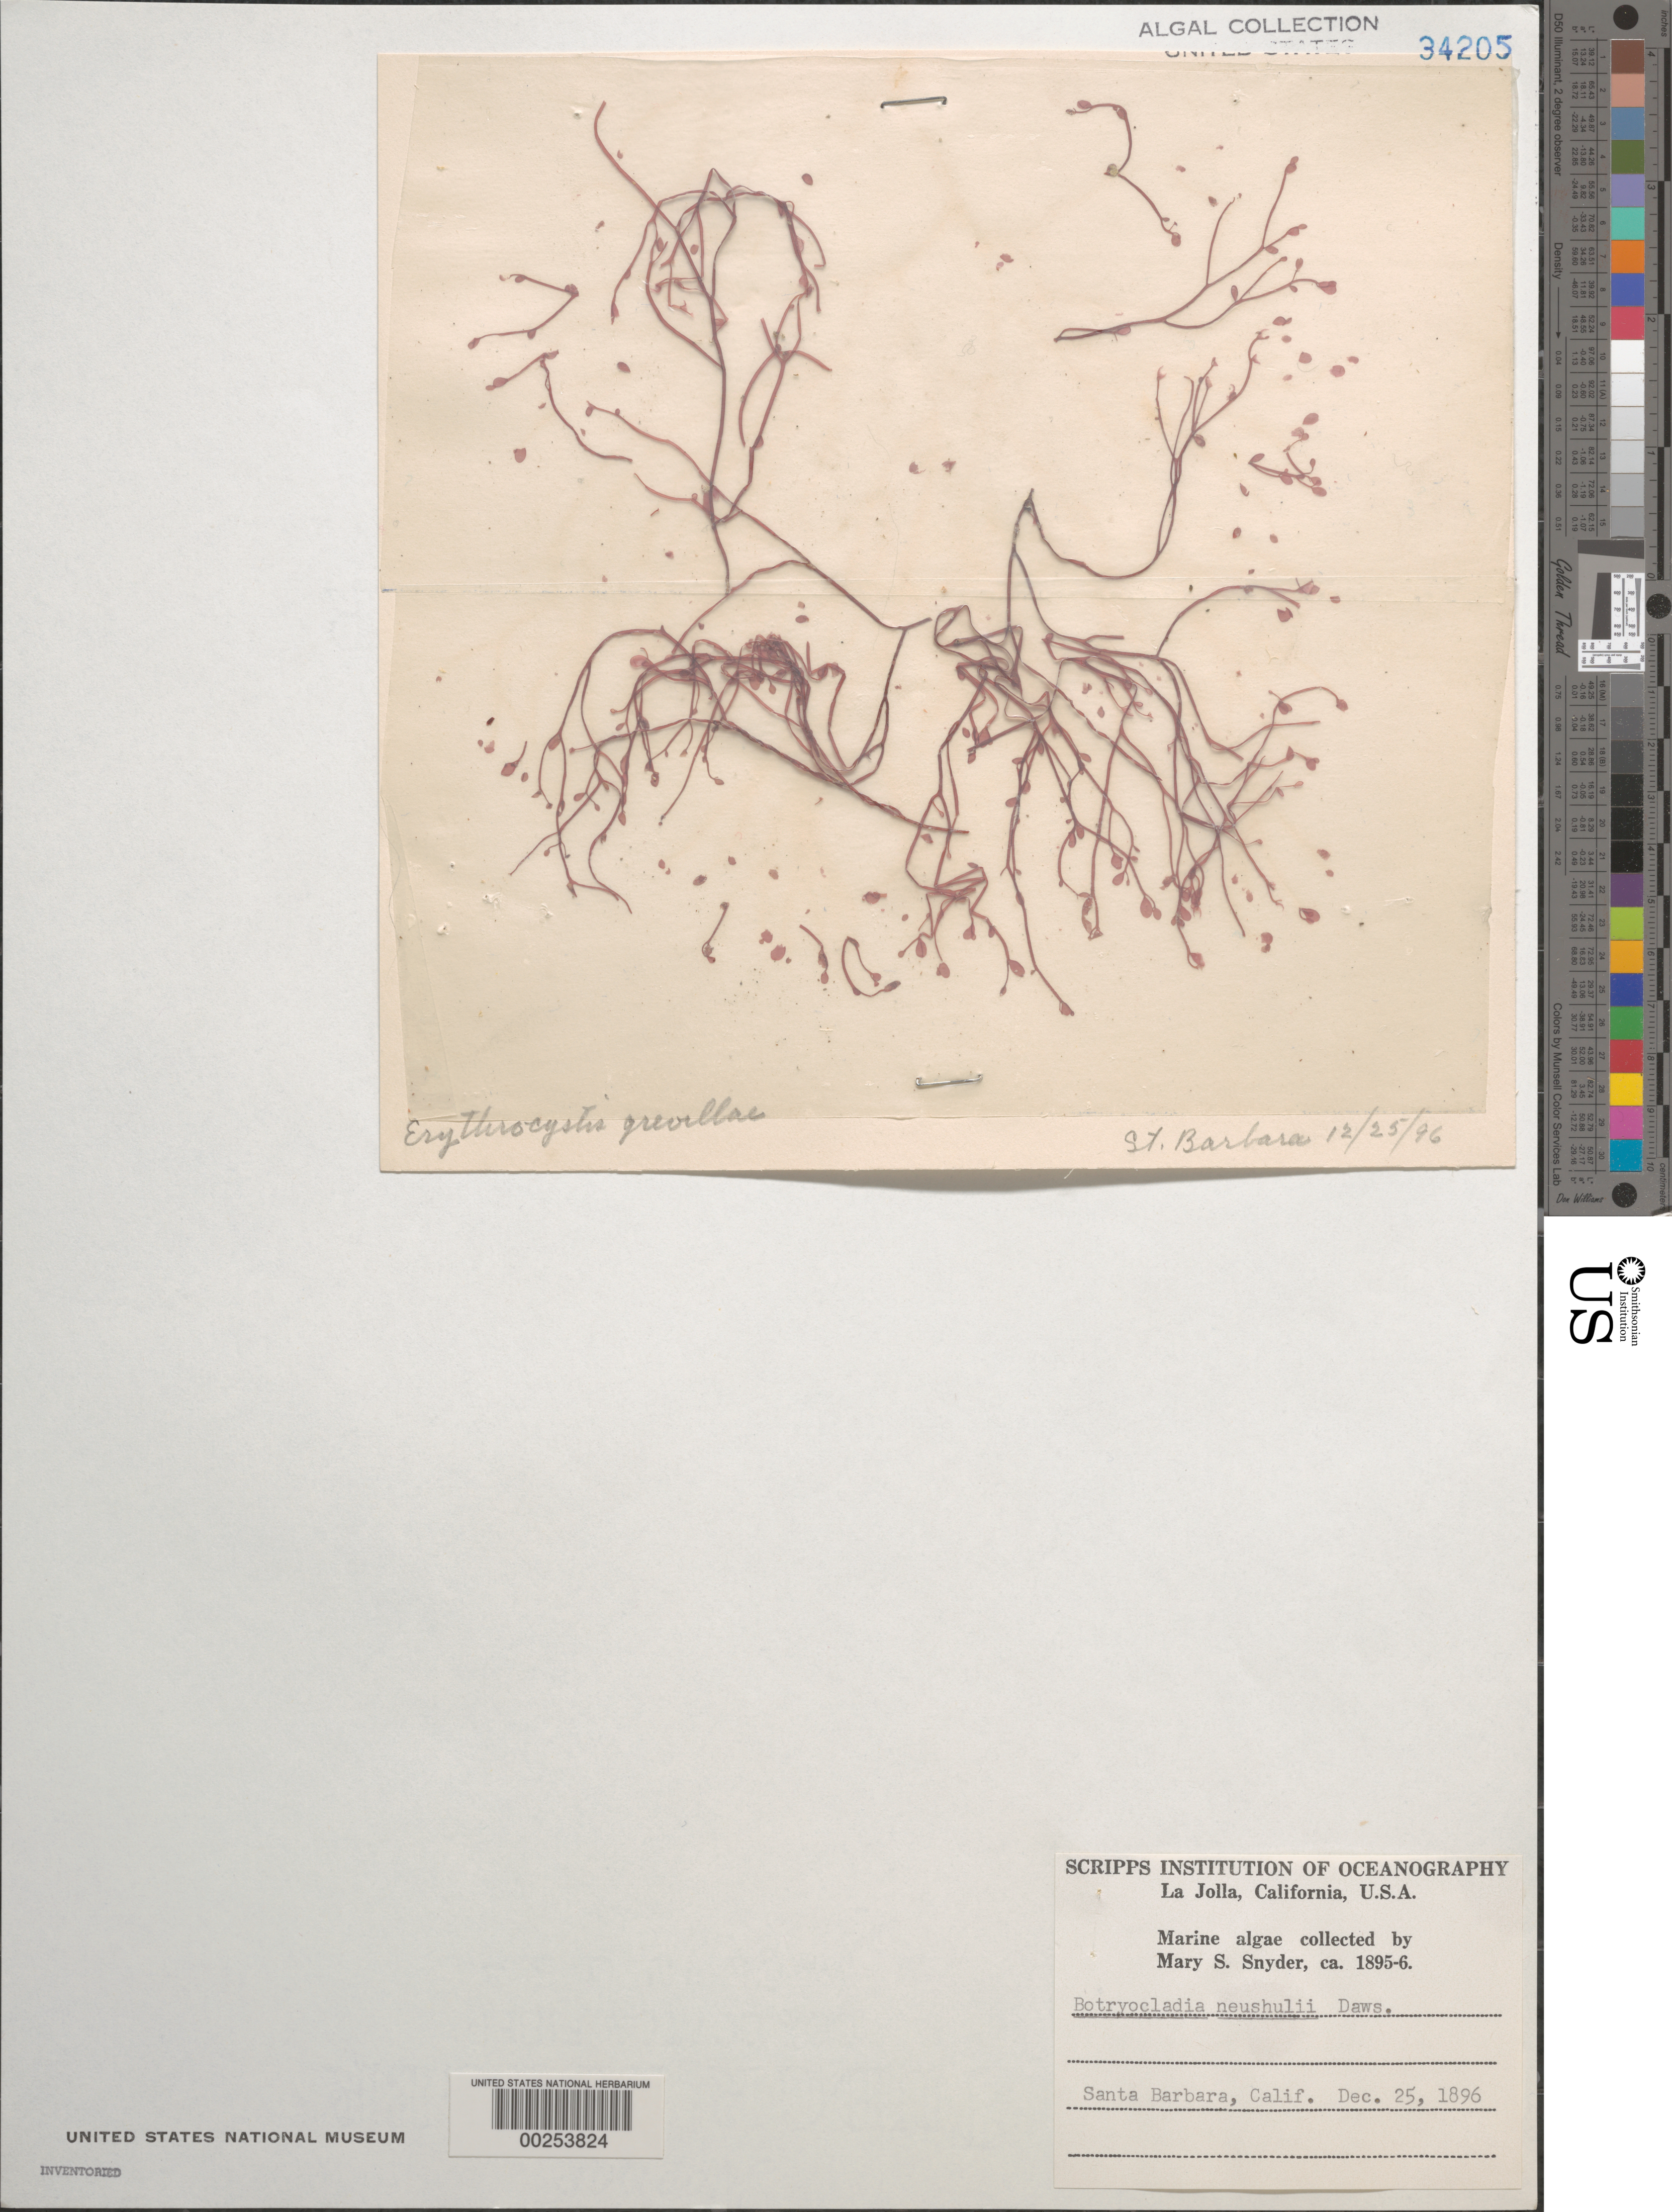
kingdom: Plantae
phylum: Rhodophyta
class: Florideophyceae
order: Rhodymeniales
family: Rhodymeniaceae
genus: Botryocladia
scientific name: Botryocladia neushulii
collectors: M. Snyder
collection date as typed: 25 Dec 1896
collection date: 1896-12-25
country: United States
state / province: California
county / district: Santa Barbara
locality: Santa Barbara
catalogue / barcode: US 34205